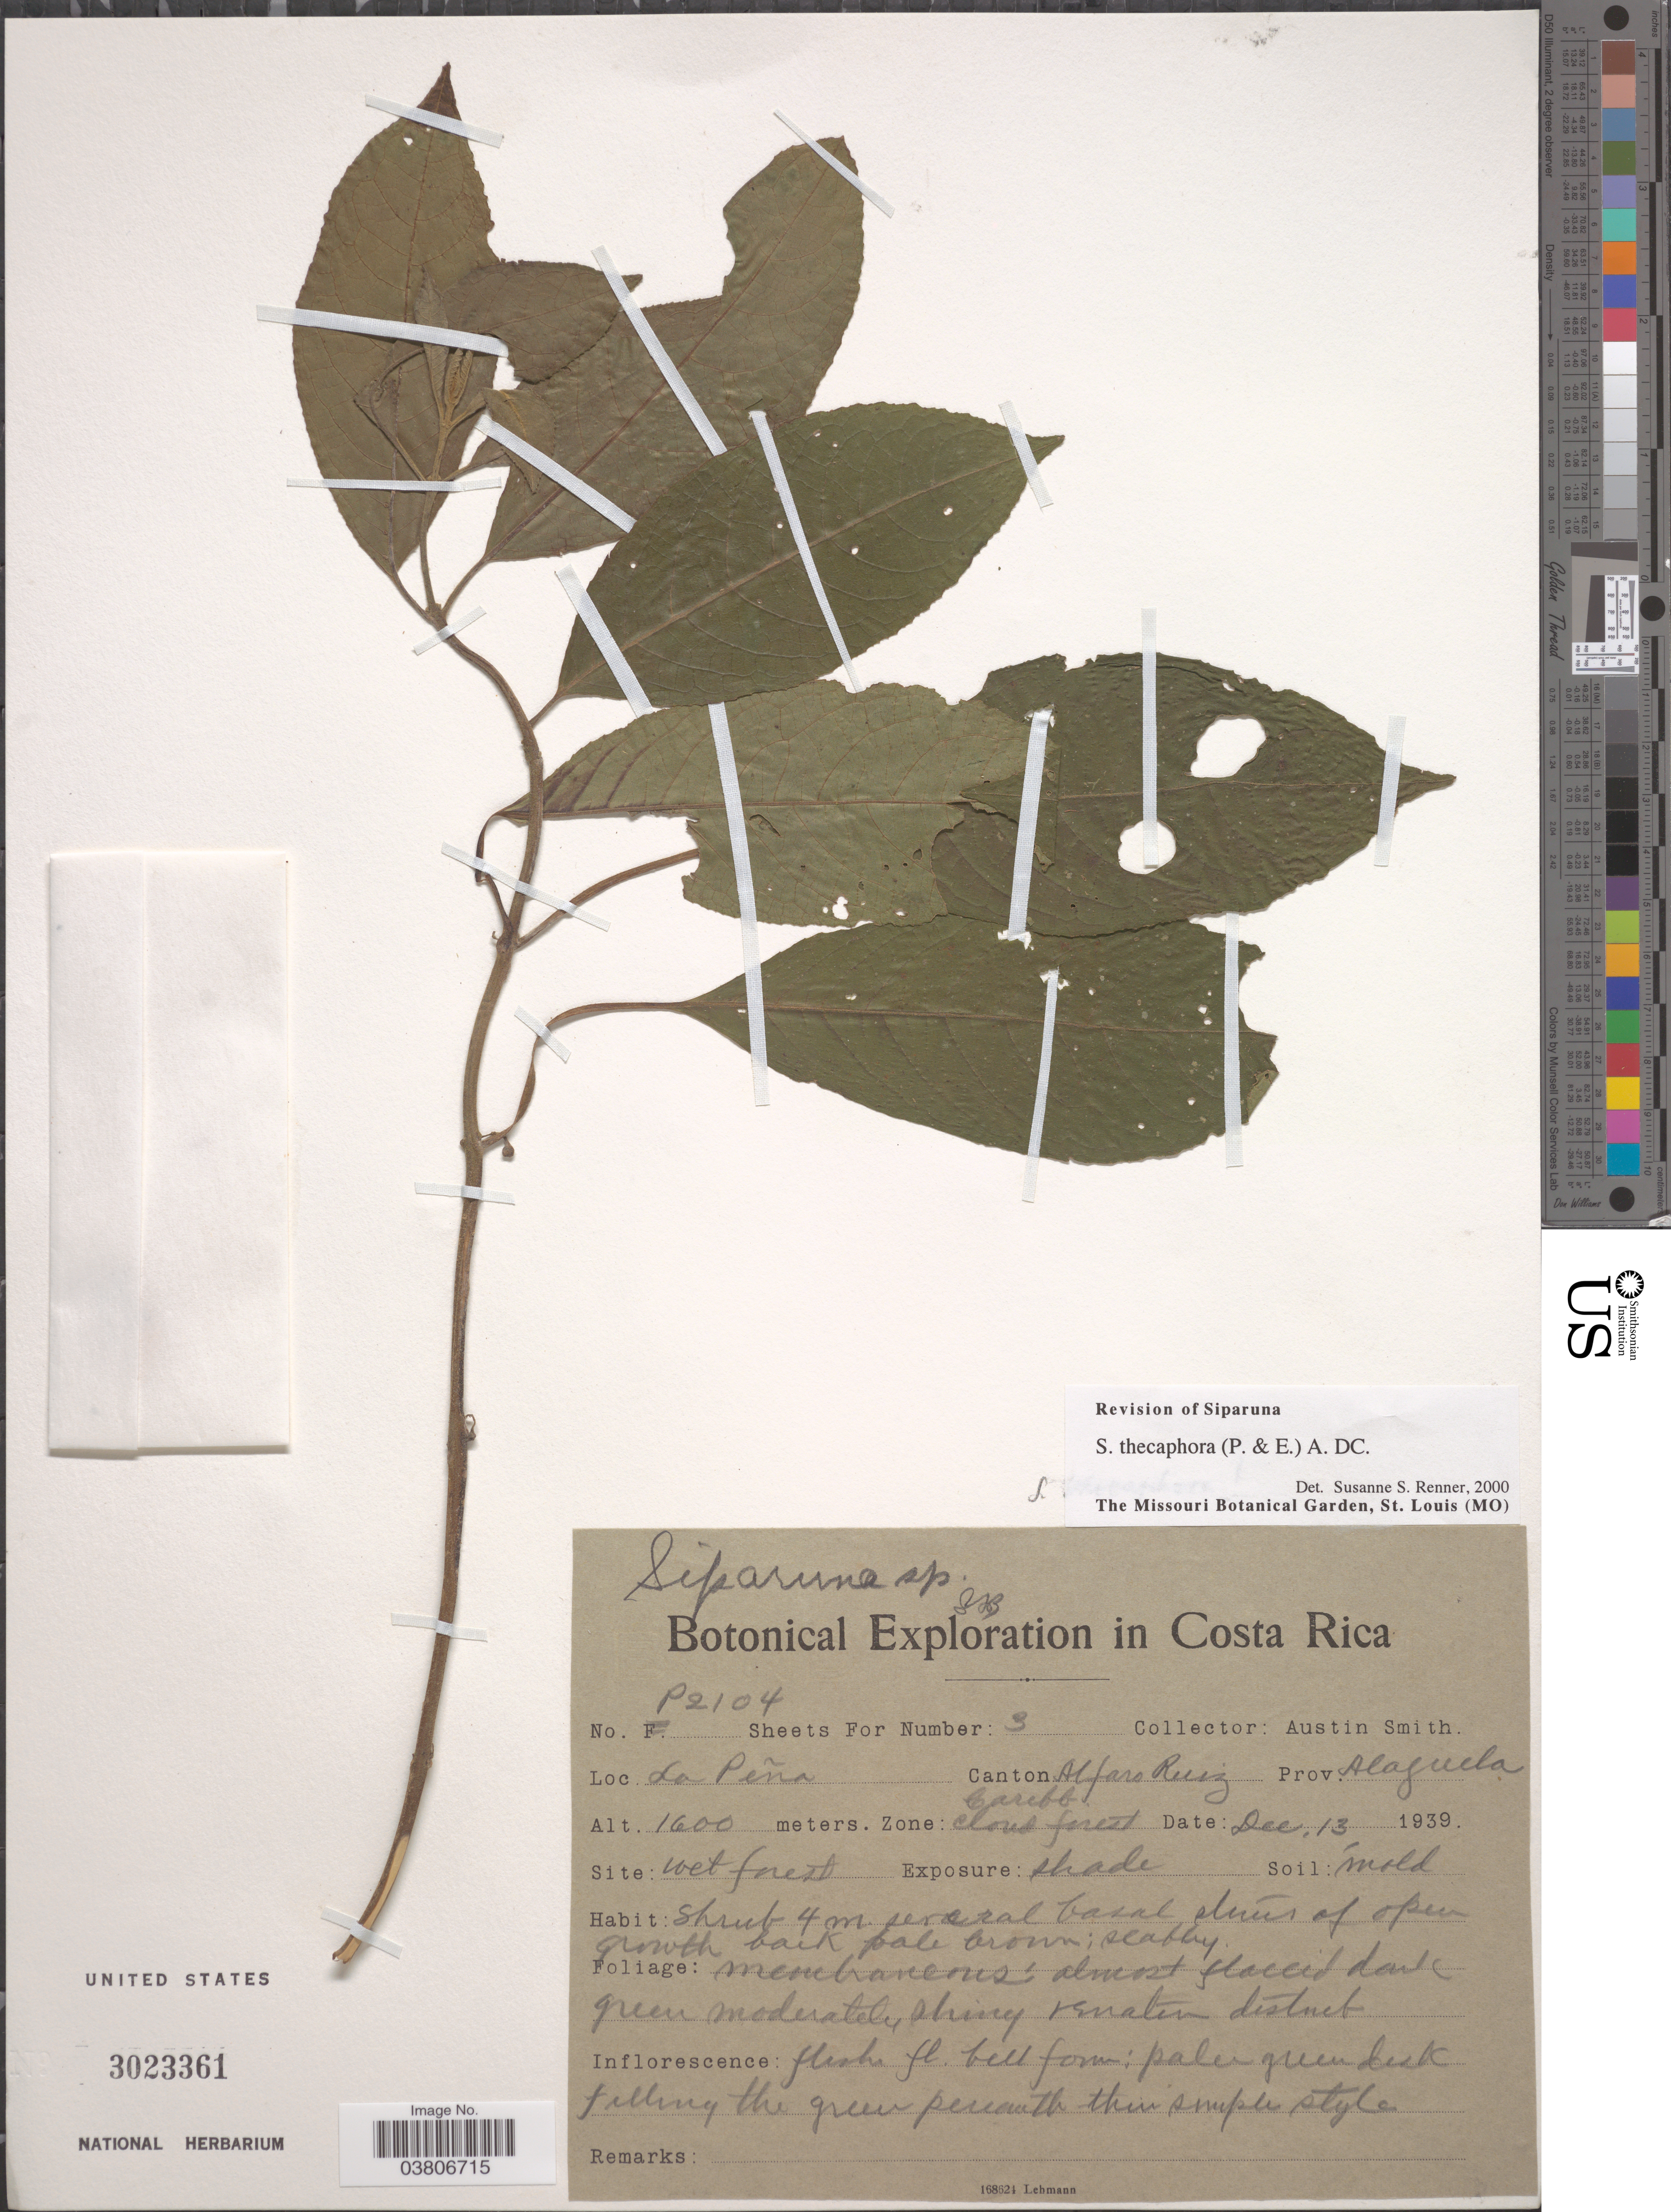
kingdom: Plantae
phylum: Tracheophyta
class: Magnoliopsida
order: Laurales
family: Siparunaceae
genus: Siparuna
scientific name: Siparuna thecaphora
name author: (Poepp. & Endl.) A. DC.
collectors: Aust P. Smith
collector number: P2104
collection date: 1939-12-13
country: Costa Rica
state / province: Alajuela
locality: La Peña Canton Alfaro Ruiz. Zone: Caribb cloud forest.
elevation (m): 1600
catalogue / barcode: US 3023361